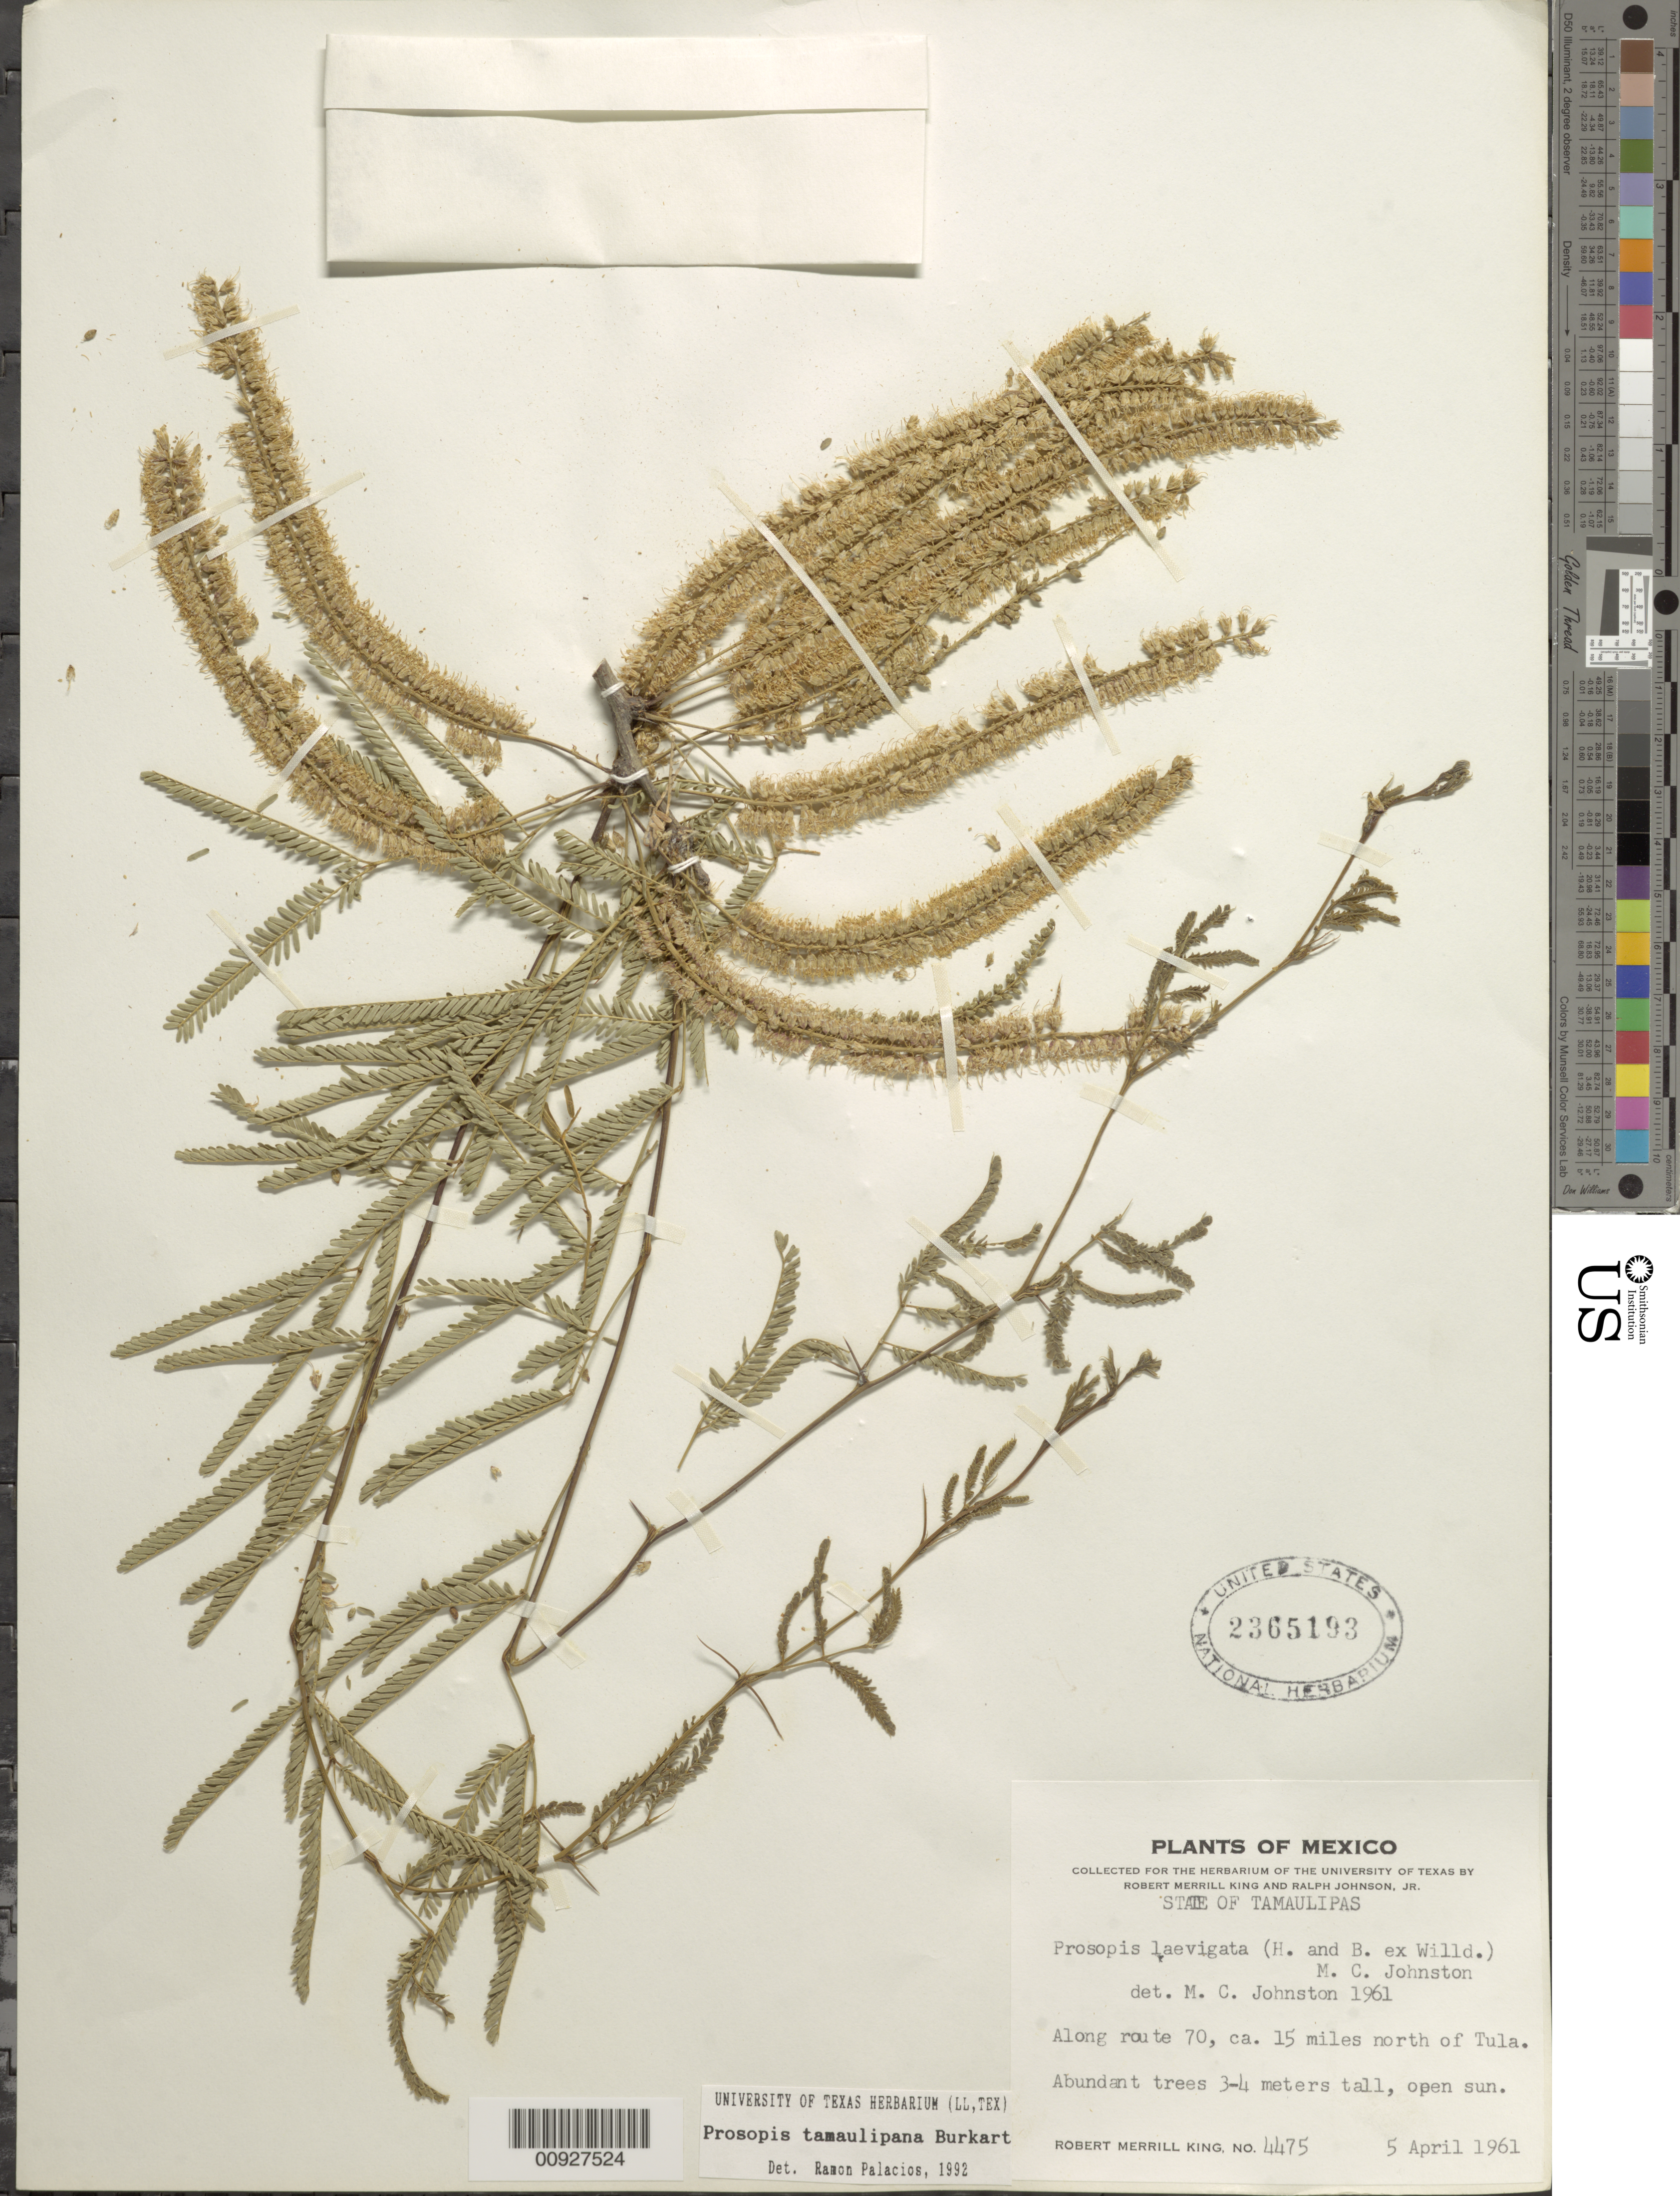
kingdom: Plantae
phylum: Tracheophyta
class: Magnoliopsida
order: Fabales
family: Fabaceae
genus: Neltuma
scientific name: Neltuma palmeri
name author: Britton & Rose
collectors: R. M. King & R. Johnson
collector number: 4475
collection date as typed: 05 Apr 1961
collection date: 1961-04-05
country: Mexico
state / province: Tamaulipas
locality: Along route 70, ca. 15 miles north of Tula.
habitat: Open sun.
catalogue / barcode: US 2365193